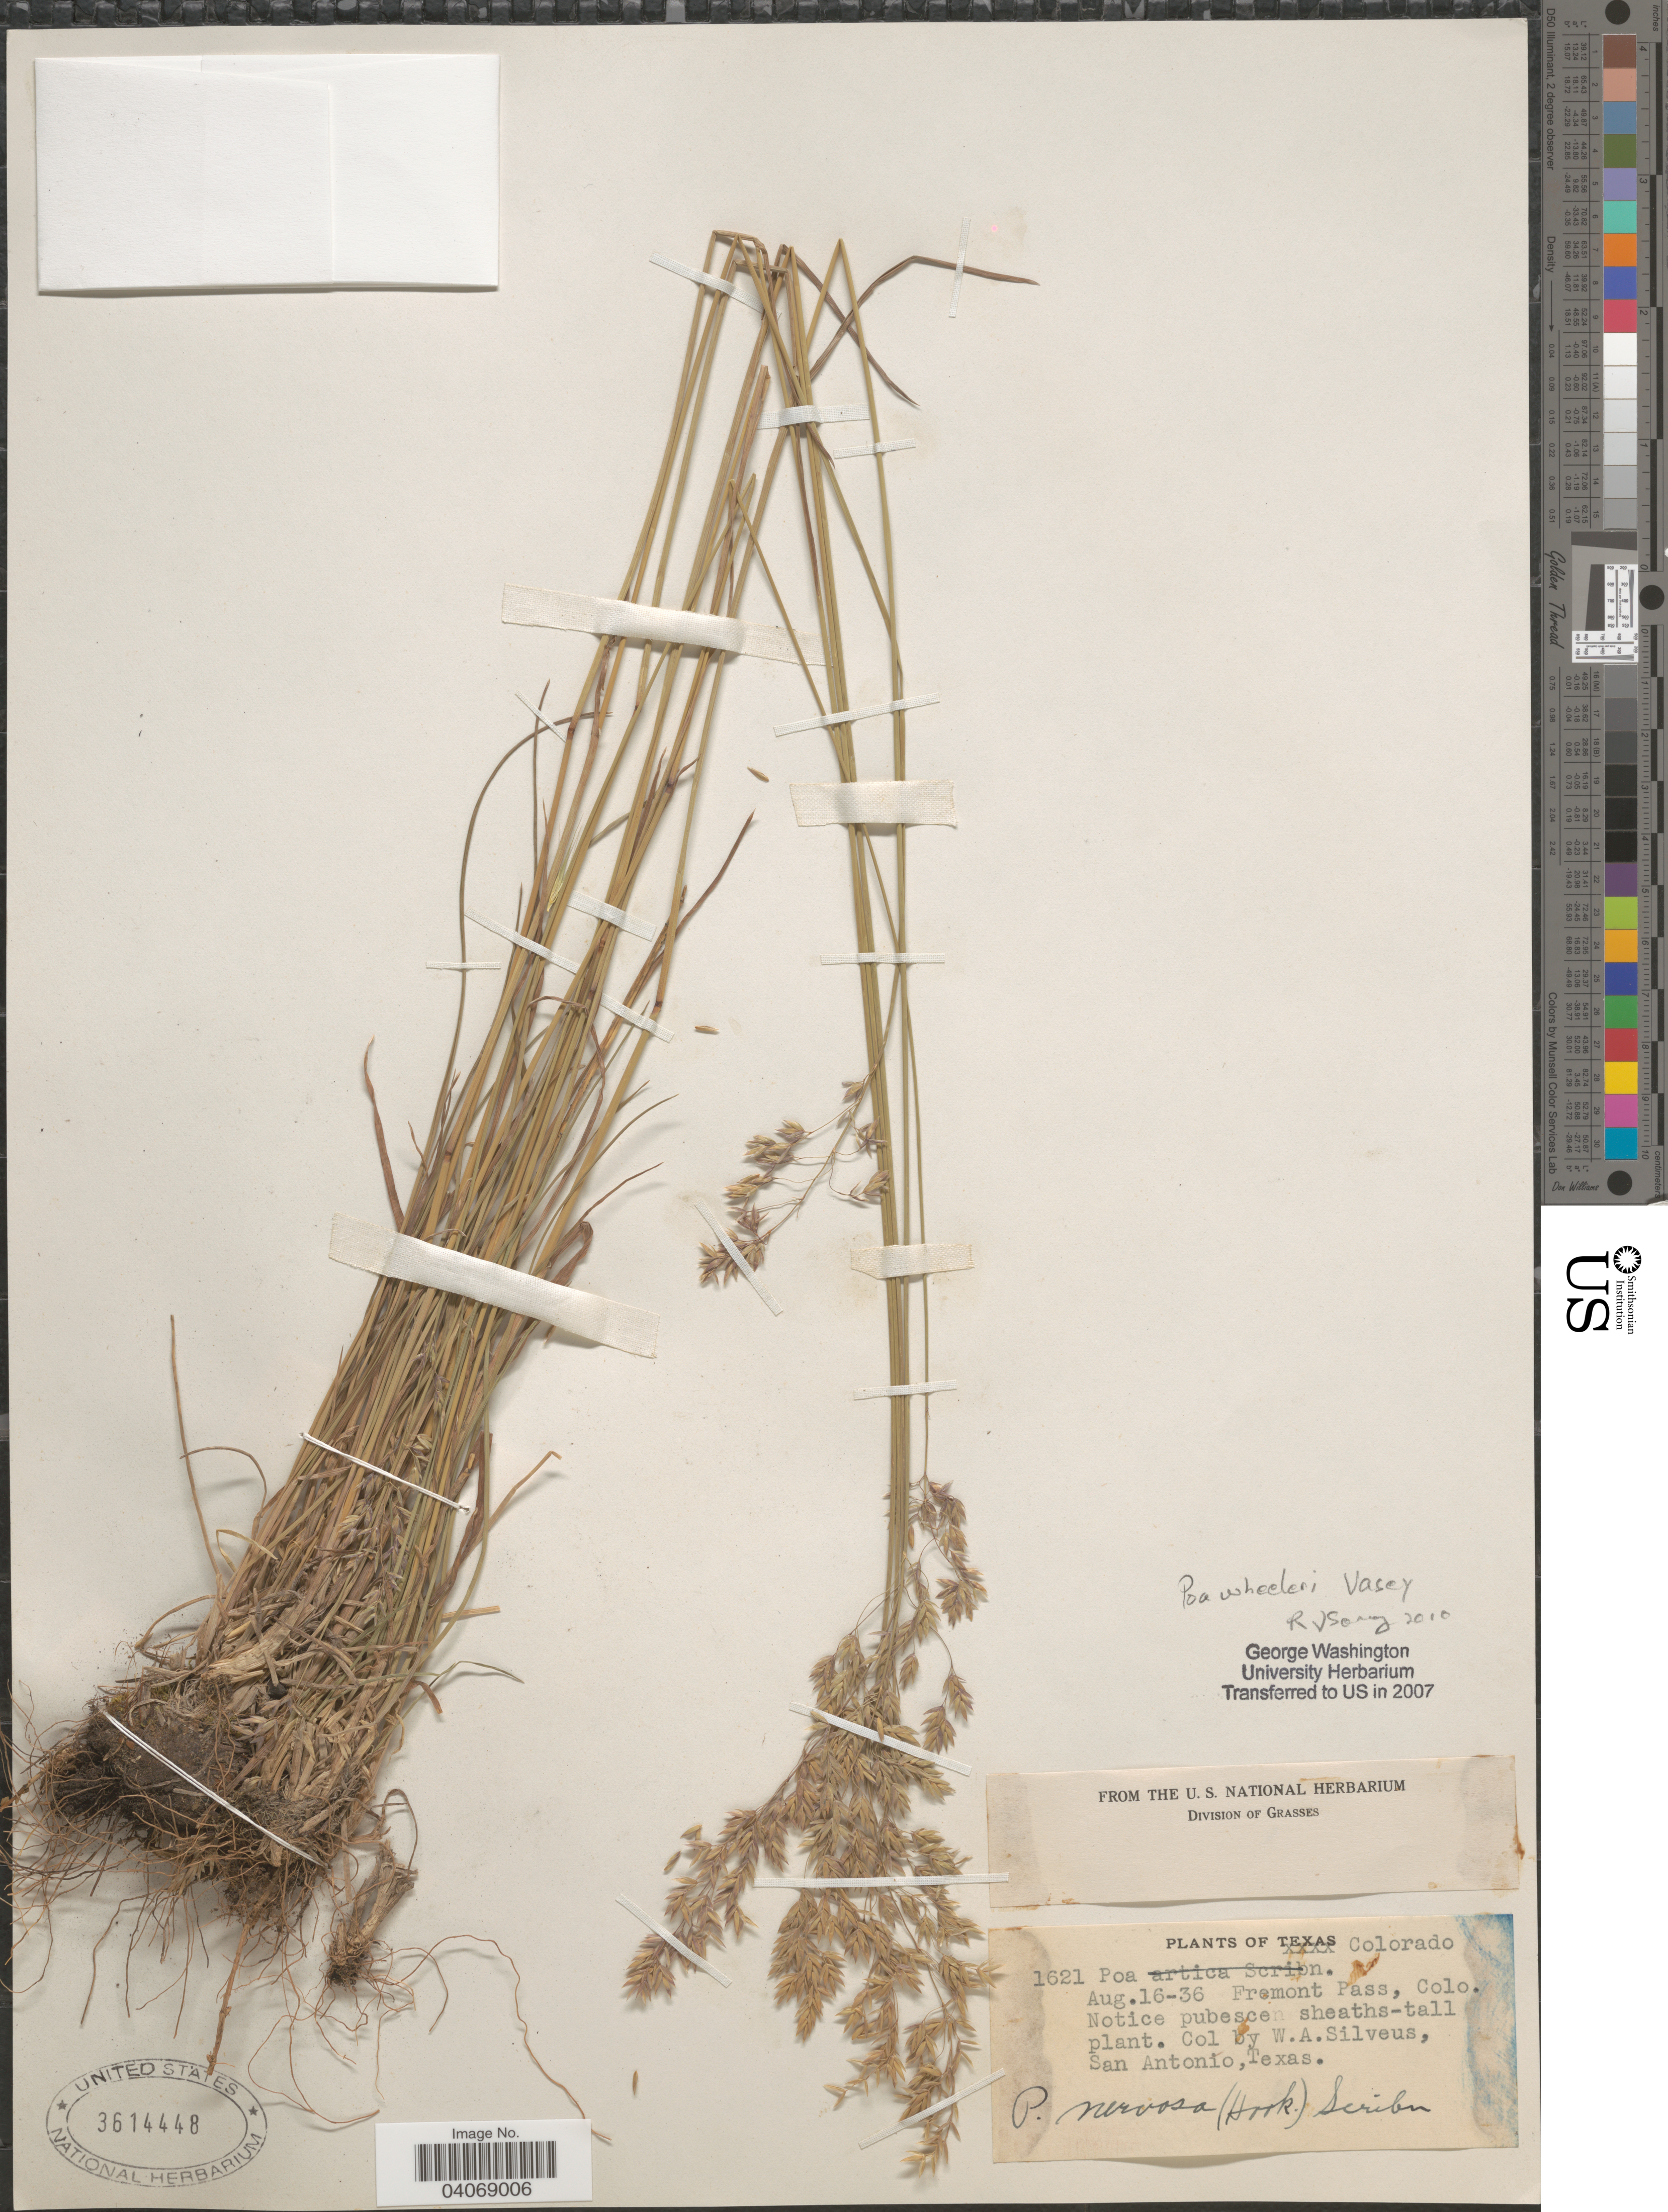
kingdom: Plantae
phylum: Tracheophyta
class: Liliopsida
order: Poales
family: Poaceae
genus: Poa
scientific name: Poa wheeleri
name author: Vasey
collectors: W. Silveus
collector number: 1621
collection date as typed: Transcribed d/m/y: 16/8/36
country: United States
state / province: Colorado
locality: Fremont Pass.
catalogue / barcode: US 3614448